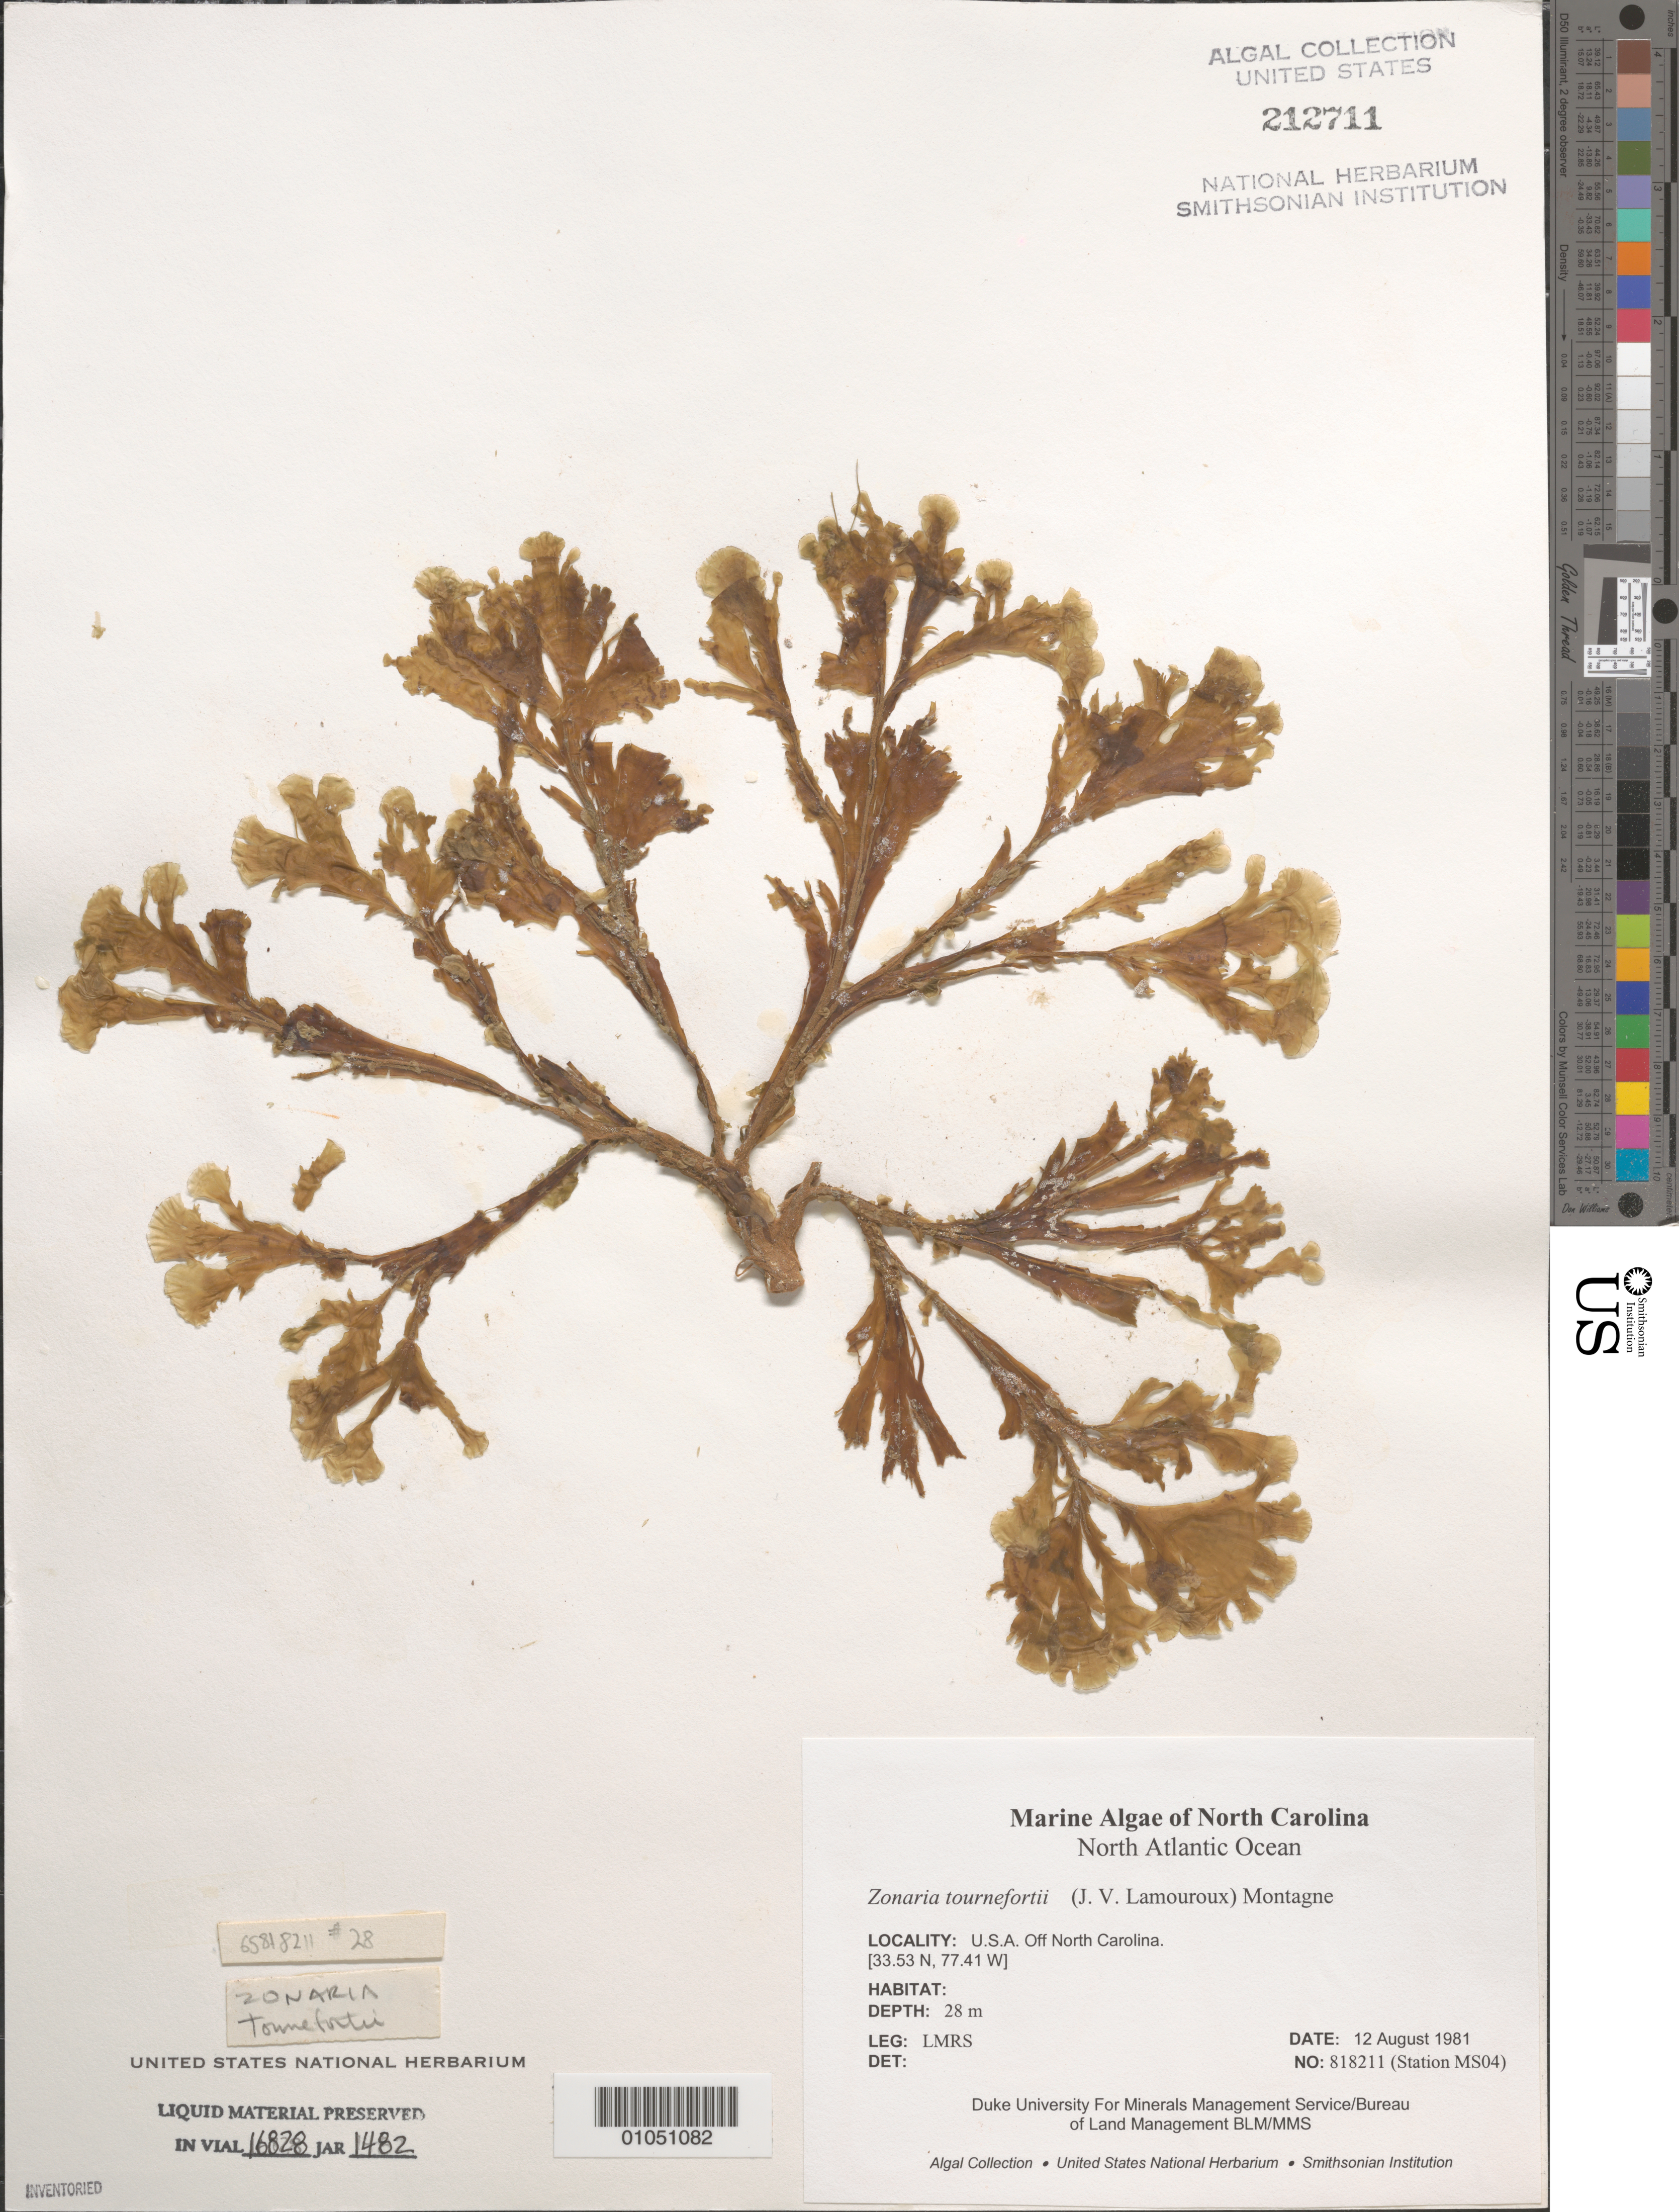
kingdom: Chromista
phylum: Ochrophyta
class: Phaeophyceae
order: Dictyotales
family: Dictyotaceae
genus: Zonaria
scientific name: Zonaria tournefortii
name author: (J.V.Lamouroux) Mont.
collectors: LMRS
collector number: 818211 (Station MS04)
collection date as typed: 12 Aug 1981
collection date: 1981-08-12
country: United States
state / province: North Carolina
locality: North Atlantic Ocean off North Carolina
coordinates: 33.53 N, 77.41 W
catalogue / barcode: US 212711